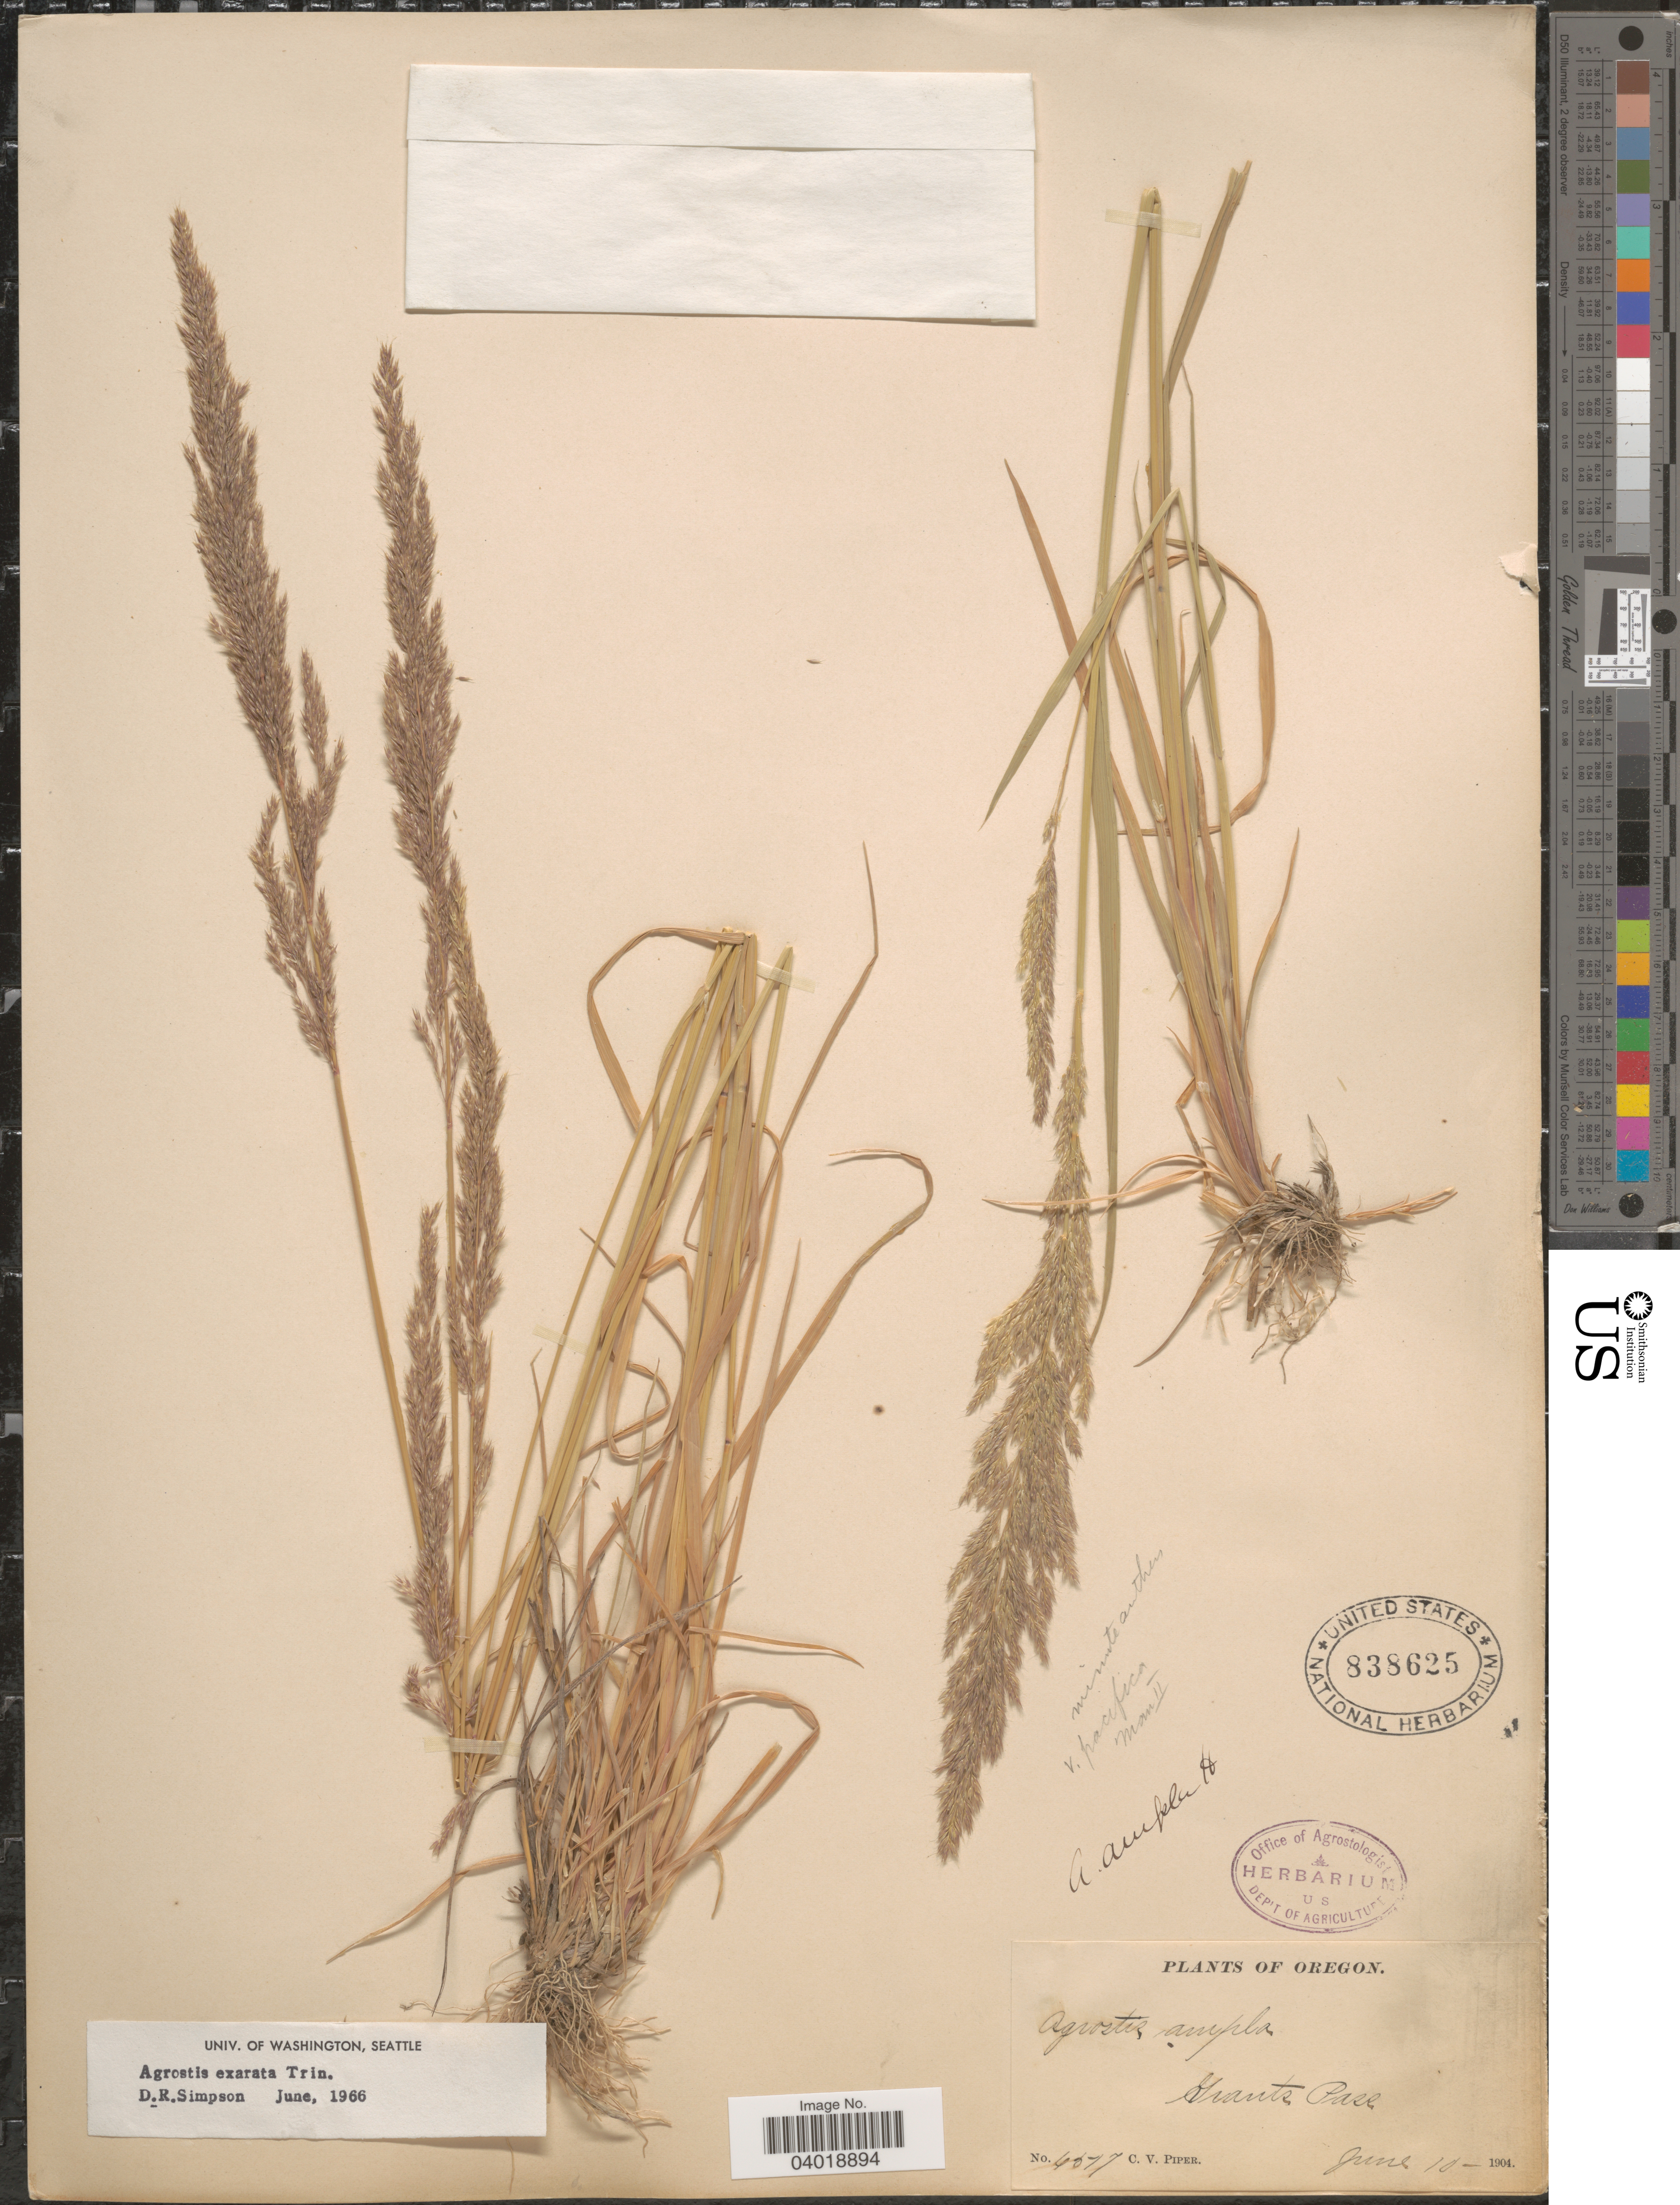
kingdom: Plantae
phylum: Tracheophyta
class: Liliopsida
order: Poales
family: Poaceae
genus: Agrostis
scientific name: Agrostis exarata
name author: Trin.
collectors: C. V. Piper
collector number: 4677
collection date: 1904-06-10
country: United States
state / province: Oregon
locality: Grants Pass.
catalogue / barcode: US 838625